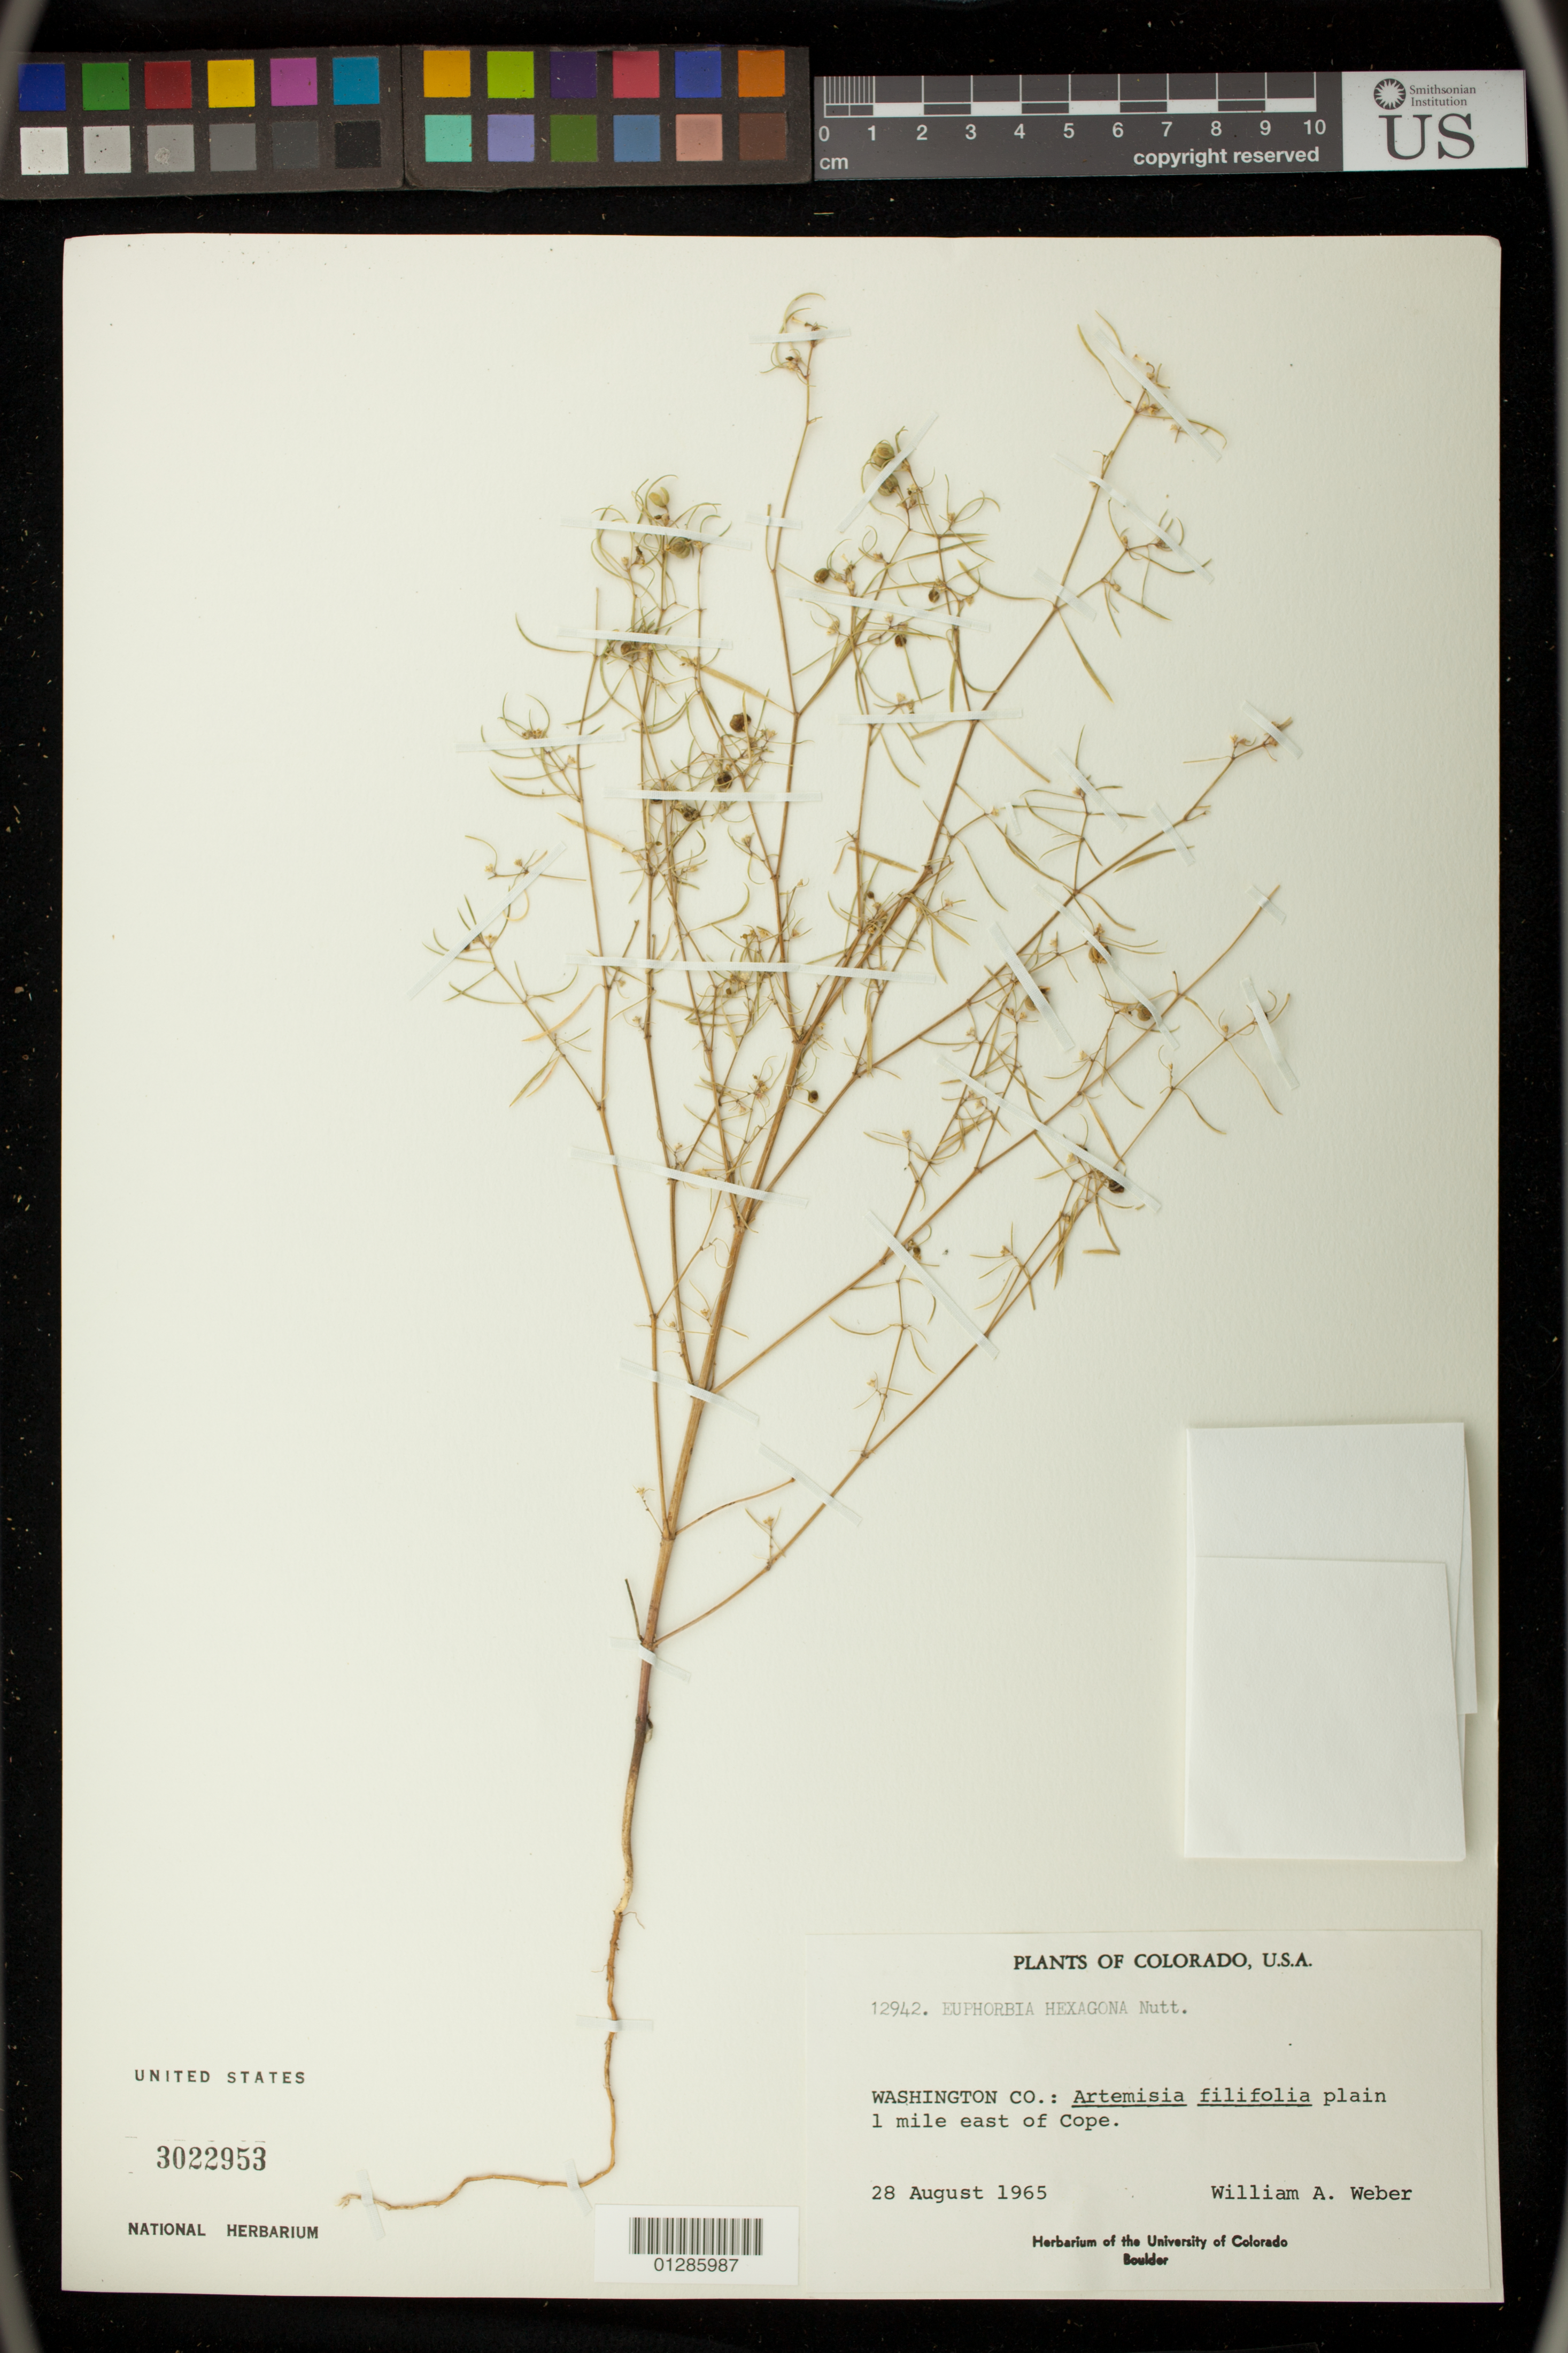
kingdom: Plantae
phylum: Tracheophyta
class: Magnoliopsida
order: Malpighiales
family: Euphorbiaceae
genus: Euphorbia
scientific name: Euphorbia hexagona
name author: Nutt. ex Spreng.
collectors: W. A. Weber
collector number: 12942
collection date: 1965-08-28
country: United States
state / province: Colorado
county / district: Washington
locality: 1 mile east of Cope.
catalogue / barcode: US 3022953